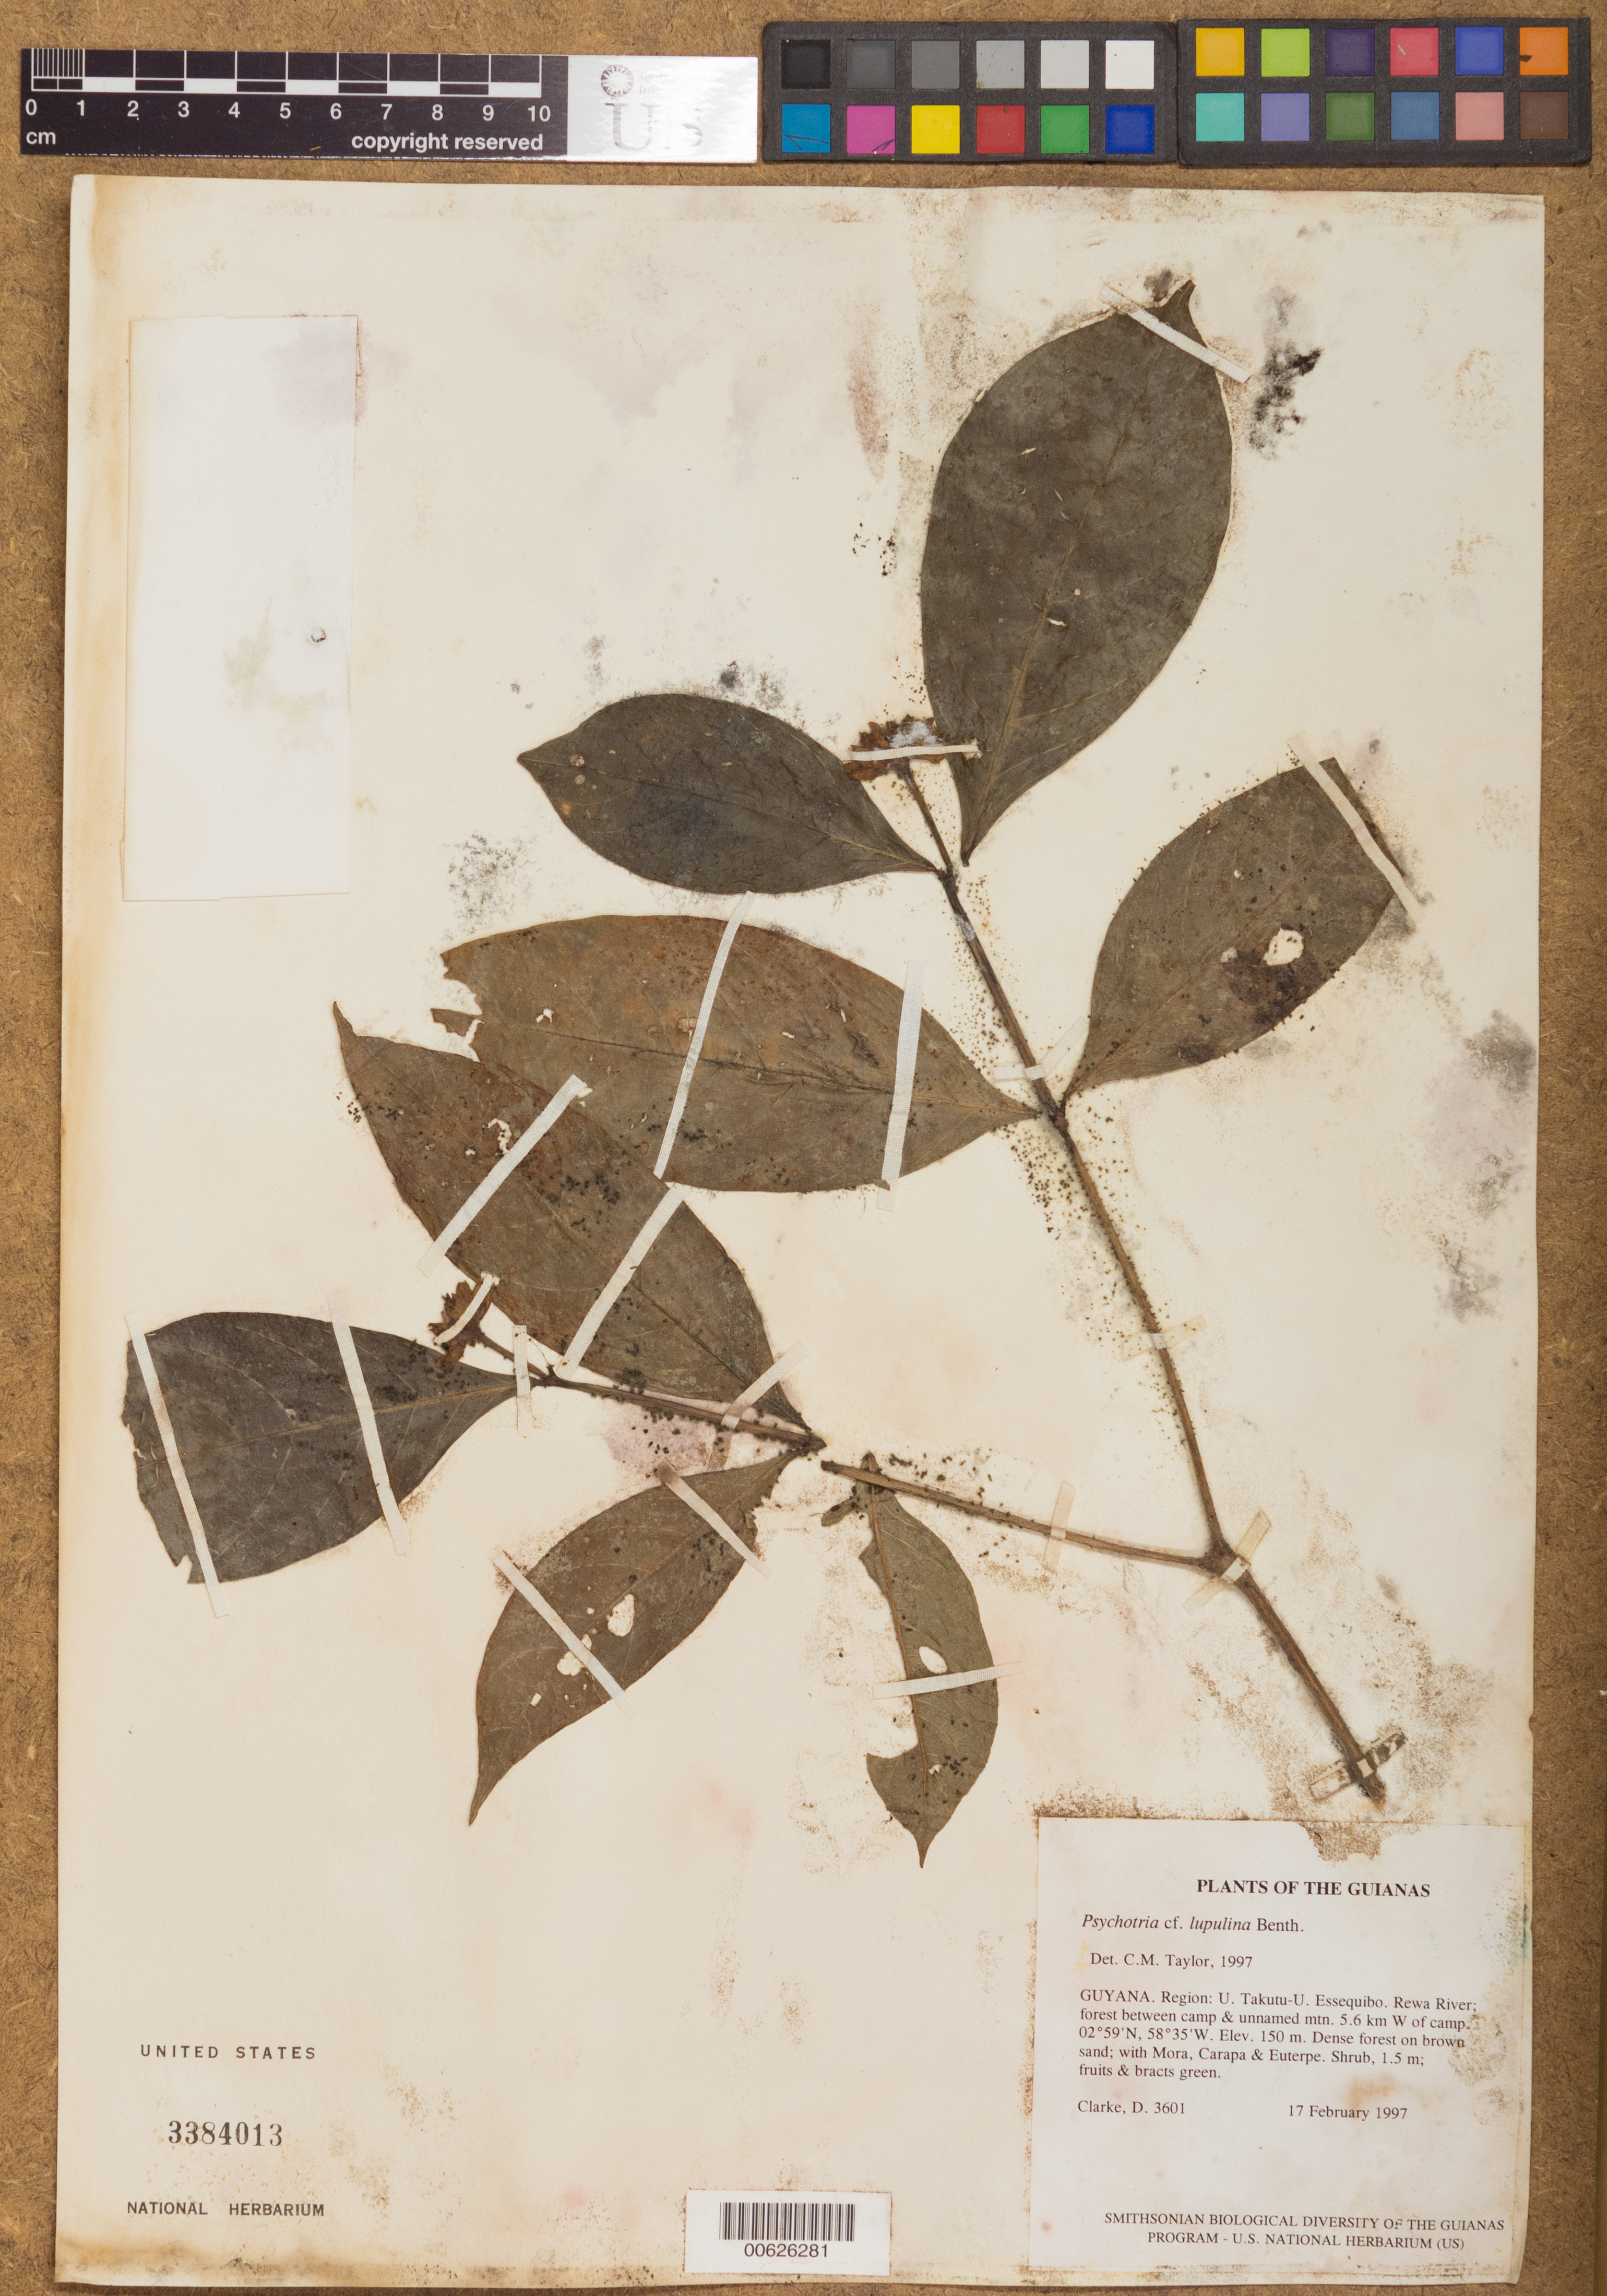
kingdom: Plantae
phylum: Tracheophyta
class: Magnoliopsida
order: Gentianales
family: Rubiaceae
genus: Psychotria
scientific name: Psychotria lupulina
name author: Benth.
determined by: Taylor, Charlotte M.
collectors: H. D. Clarke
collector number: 3601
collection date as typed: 17 February 1997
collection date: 1997-02-17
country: Guyana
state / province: U. Takutu-U. Essequibo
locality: Rewa River; forest between camp & unnamed mtn. 5.6 km W of camp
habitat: Dense forest on brown sand; with Mora, Carapa & Euterpe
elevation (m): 150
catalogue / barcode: US 3384013